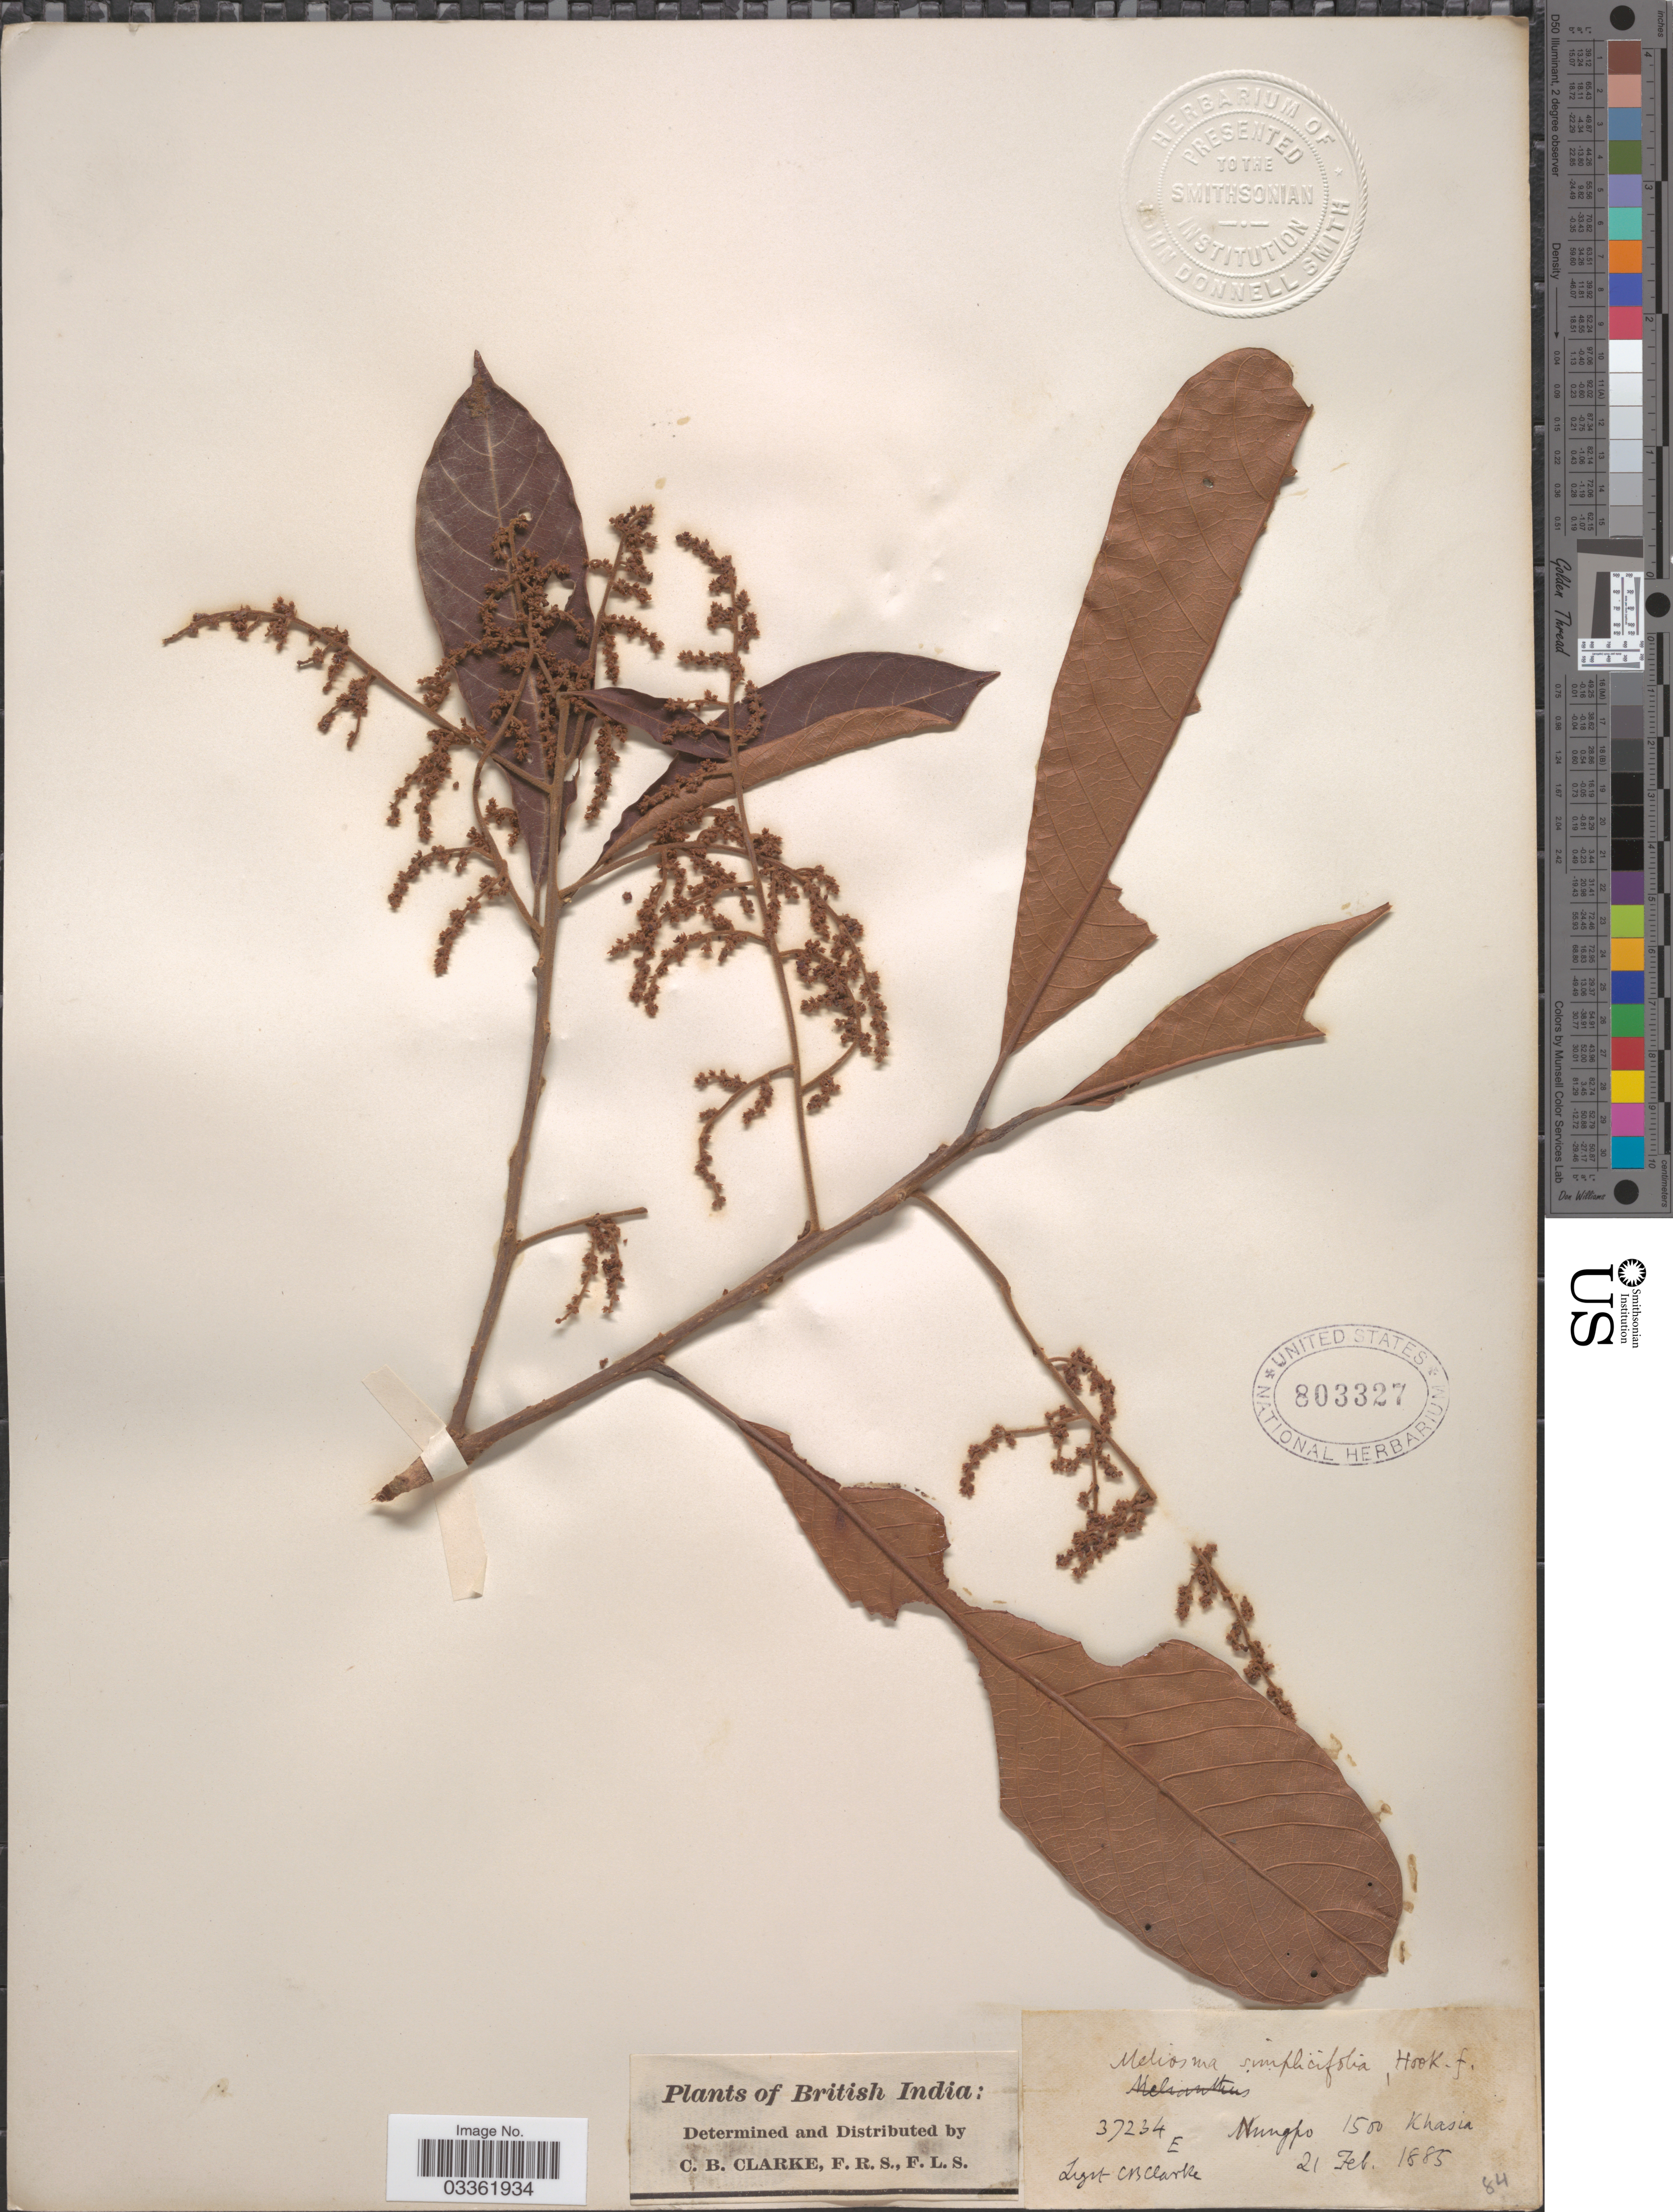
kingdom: Plantae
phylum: Tracheophyta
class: Magnoliopsida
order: Proteales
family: Sabiaceae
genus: Meliosma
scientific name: Meliosma simplicifolia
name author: (Roxb.) Walp.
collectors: C. B. Clarke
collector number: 37234E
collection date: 1885-02-21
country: India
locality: British India, Nungpo, Khasia.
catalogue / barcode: US 803327